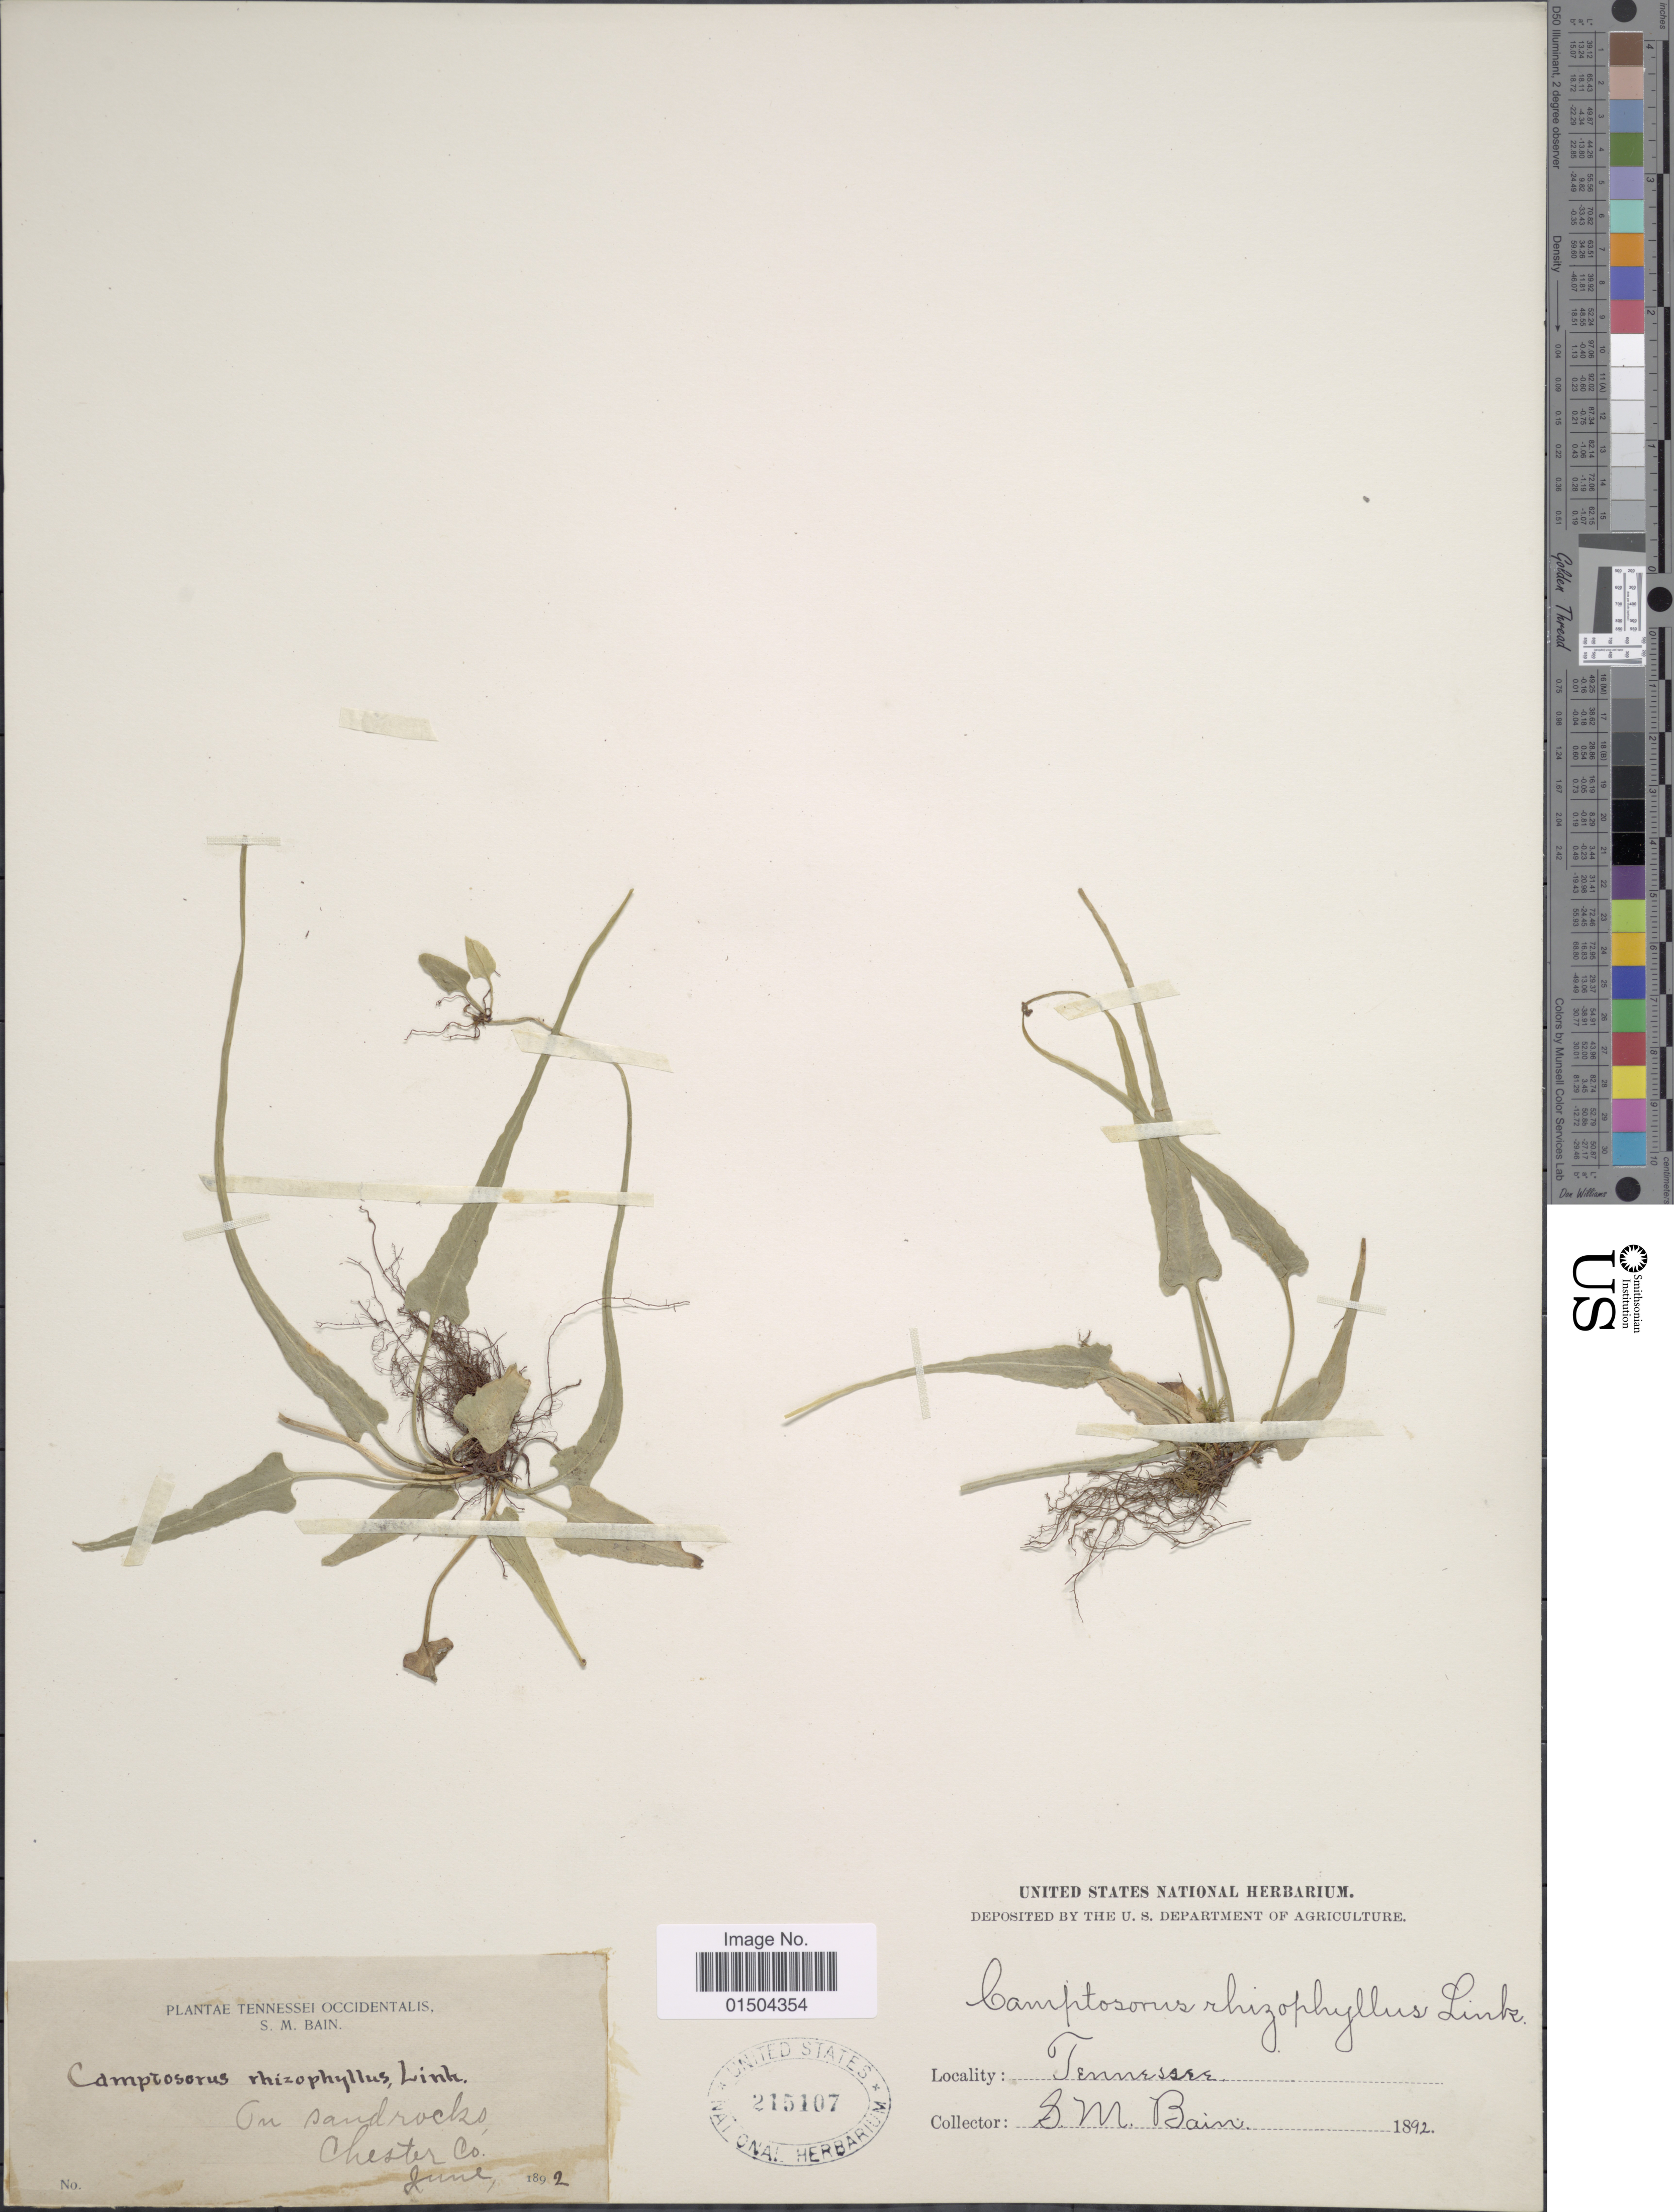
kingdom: Plantae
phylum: Tracheophyta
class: Polypodiopsida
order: Polypodiales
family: Aspleniaceae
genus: Asplenium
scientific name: Asplenium rhizophyllum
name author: L.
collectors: S. M. Bain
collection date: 1892-06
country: United States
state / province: Tennessee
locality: In sandrocks, Chester Co.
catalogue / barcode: US 215107